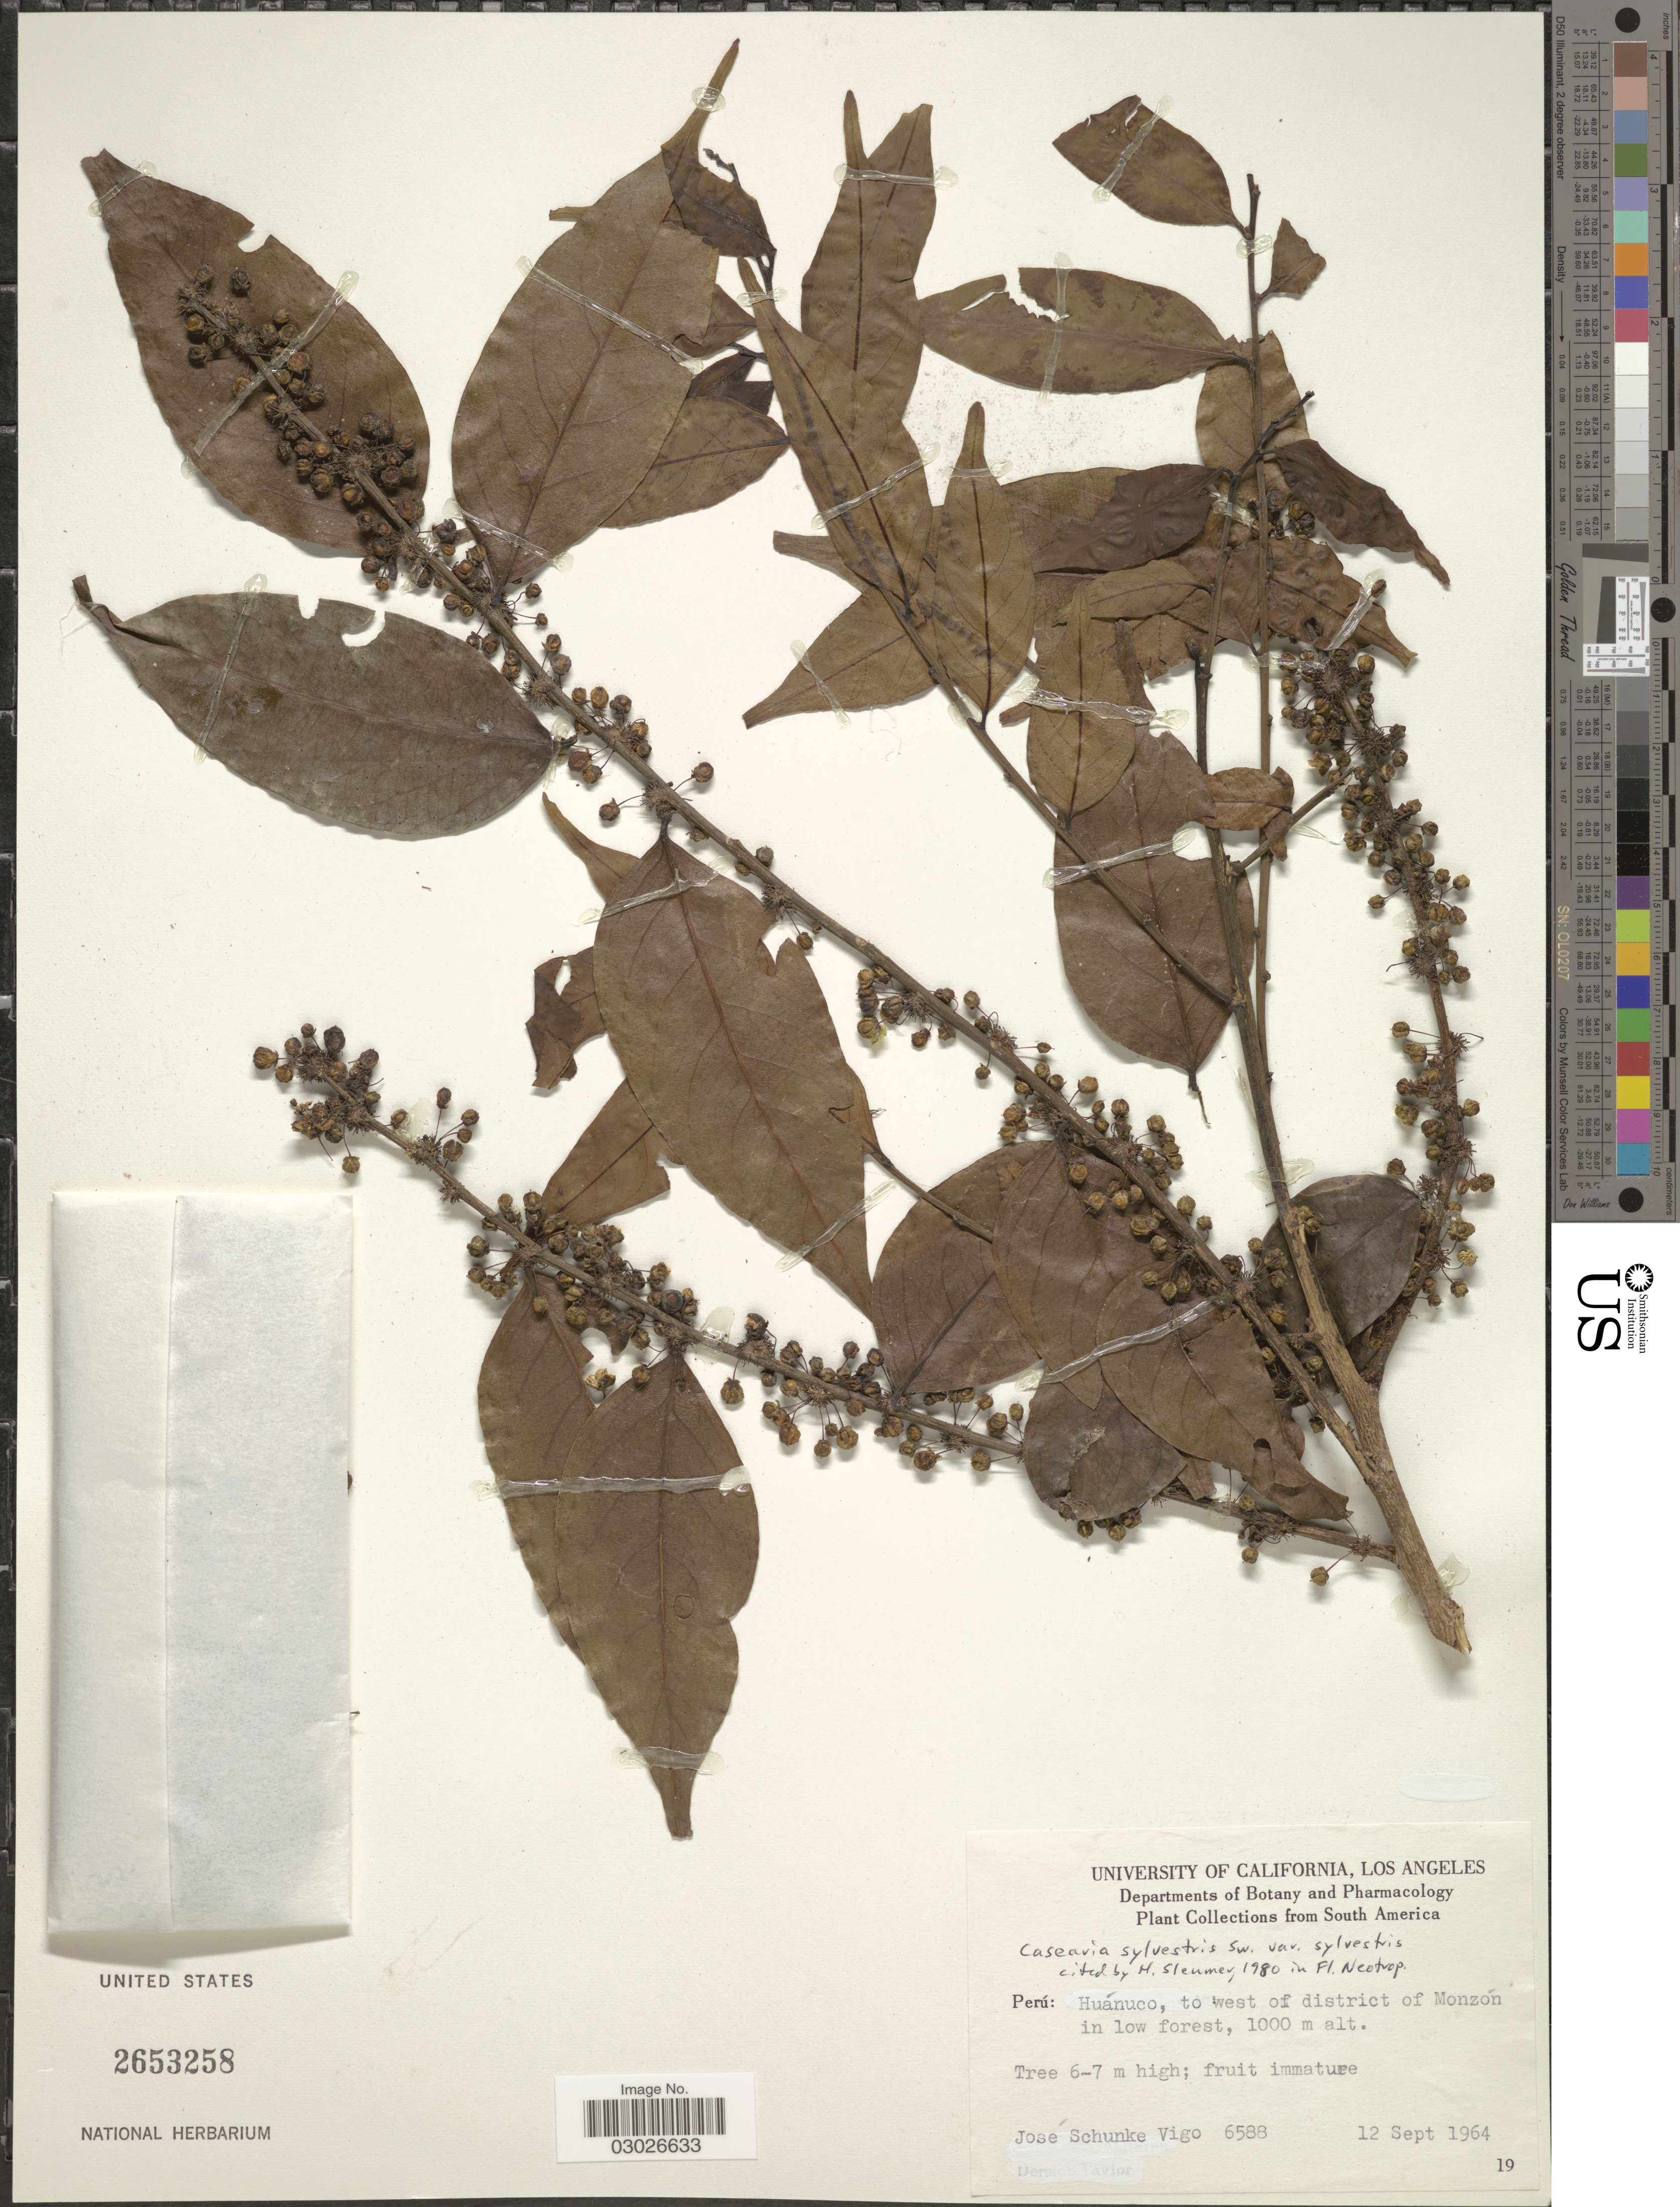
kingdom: Plantae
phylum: Tracheophyta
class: Magnoliopsida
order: Malpighiales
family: Salicaceae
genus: Casearia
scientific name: Casearia sylvestris var. sylvestris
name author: Sw.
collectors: J. Schunke Vigo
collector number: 6588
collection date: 1964-09-12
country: Peru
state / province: Huánuco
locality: Huánuco, to west of district of Monzon in low forest.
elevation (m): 1000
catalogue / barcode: US 2653258